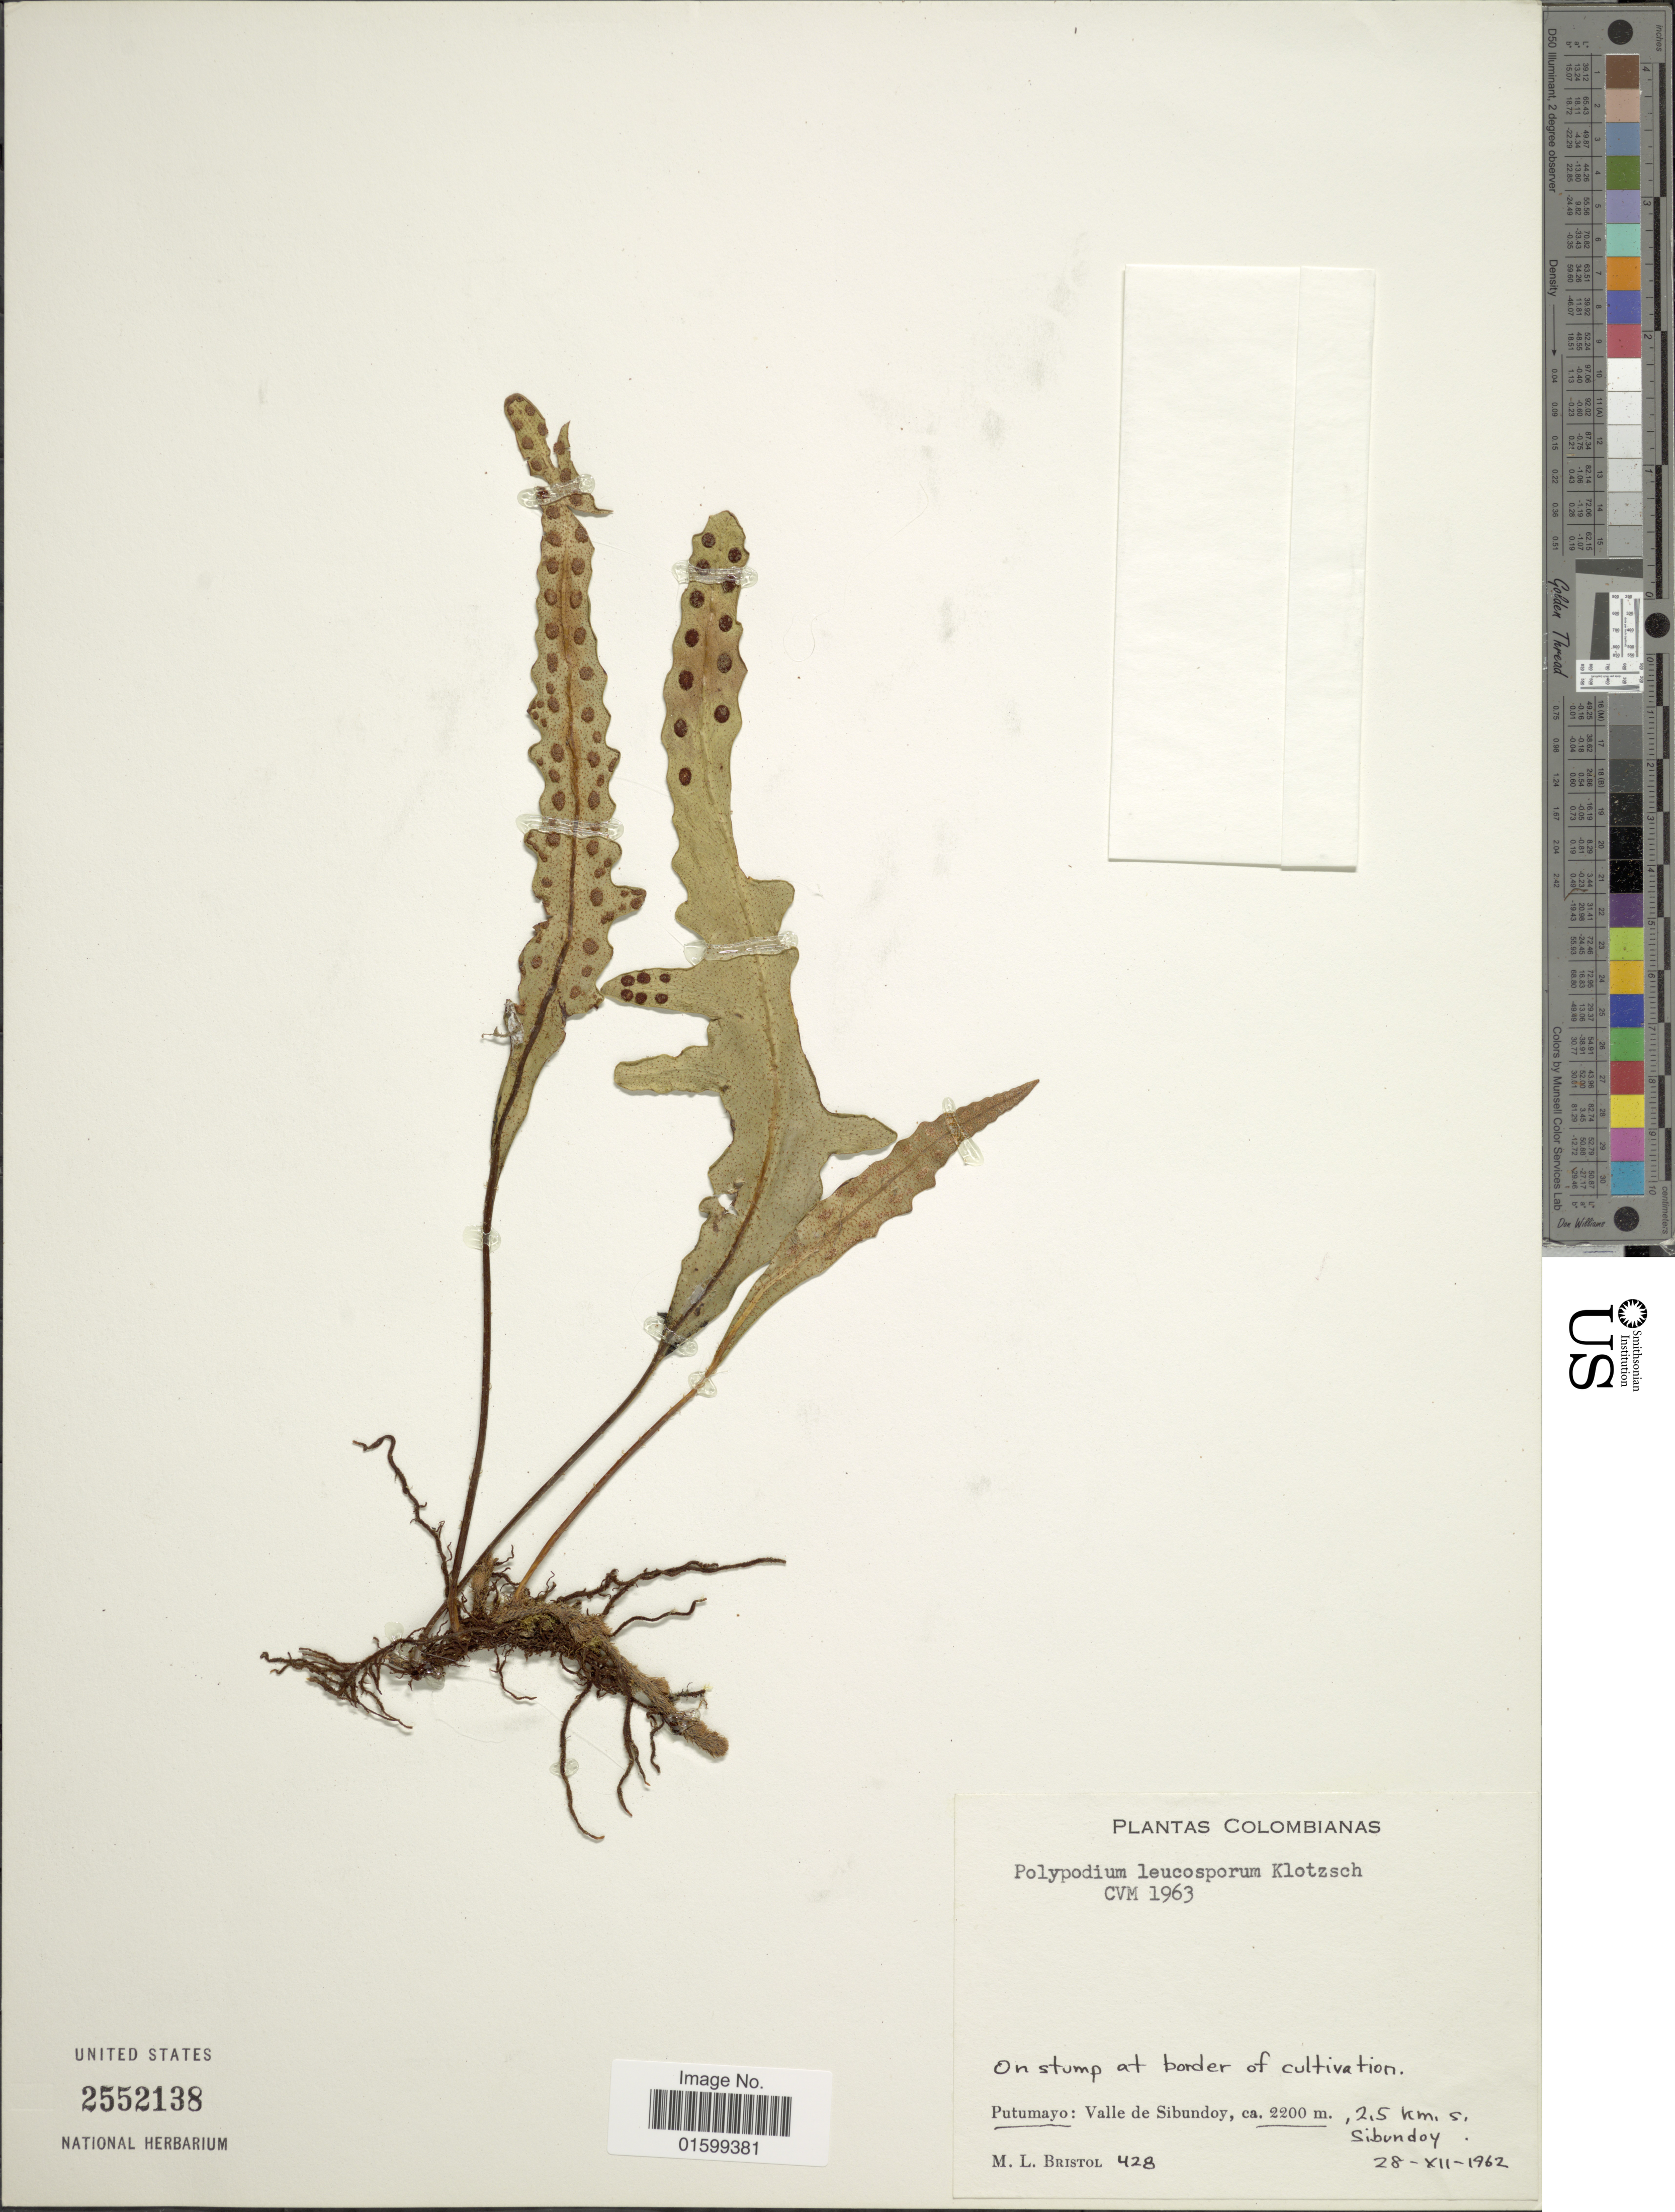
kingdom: Plantae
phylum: Tracheophyta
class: Polypodiopsida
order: Polypodiales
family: Polypodiaceae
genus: Pleopeltis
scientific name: Pleopeltis x leucospora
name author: (Klotzsch) L.B. Moore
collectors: M. L. Bristol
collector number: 428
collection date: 1962-12-28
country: Colombia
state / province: Putumayo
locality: On stump at border of cultivation, valle de Sibundoy, 2.5 km. s. Sibundoy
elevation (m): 2200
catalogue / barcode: US 2552138